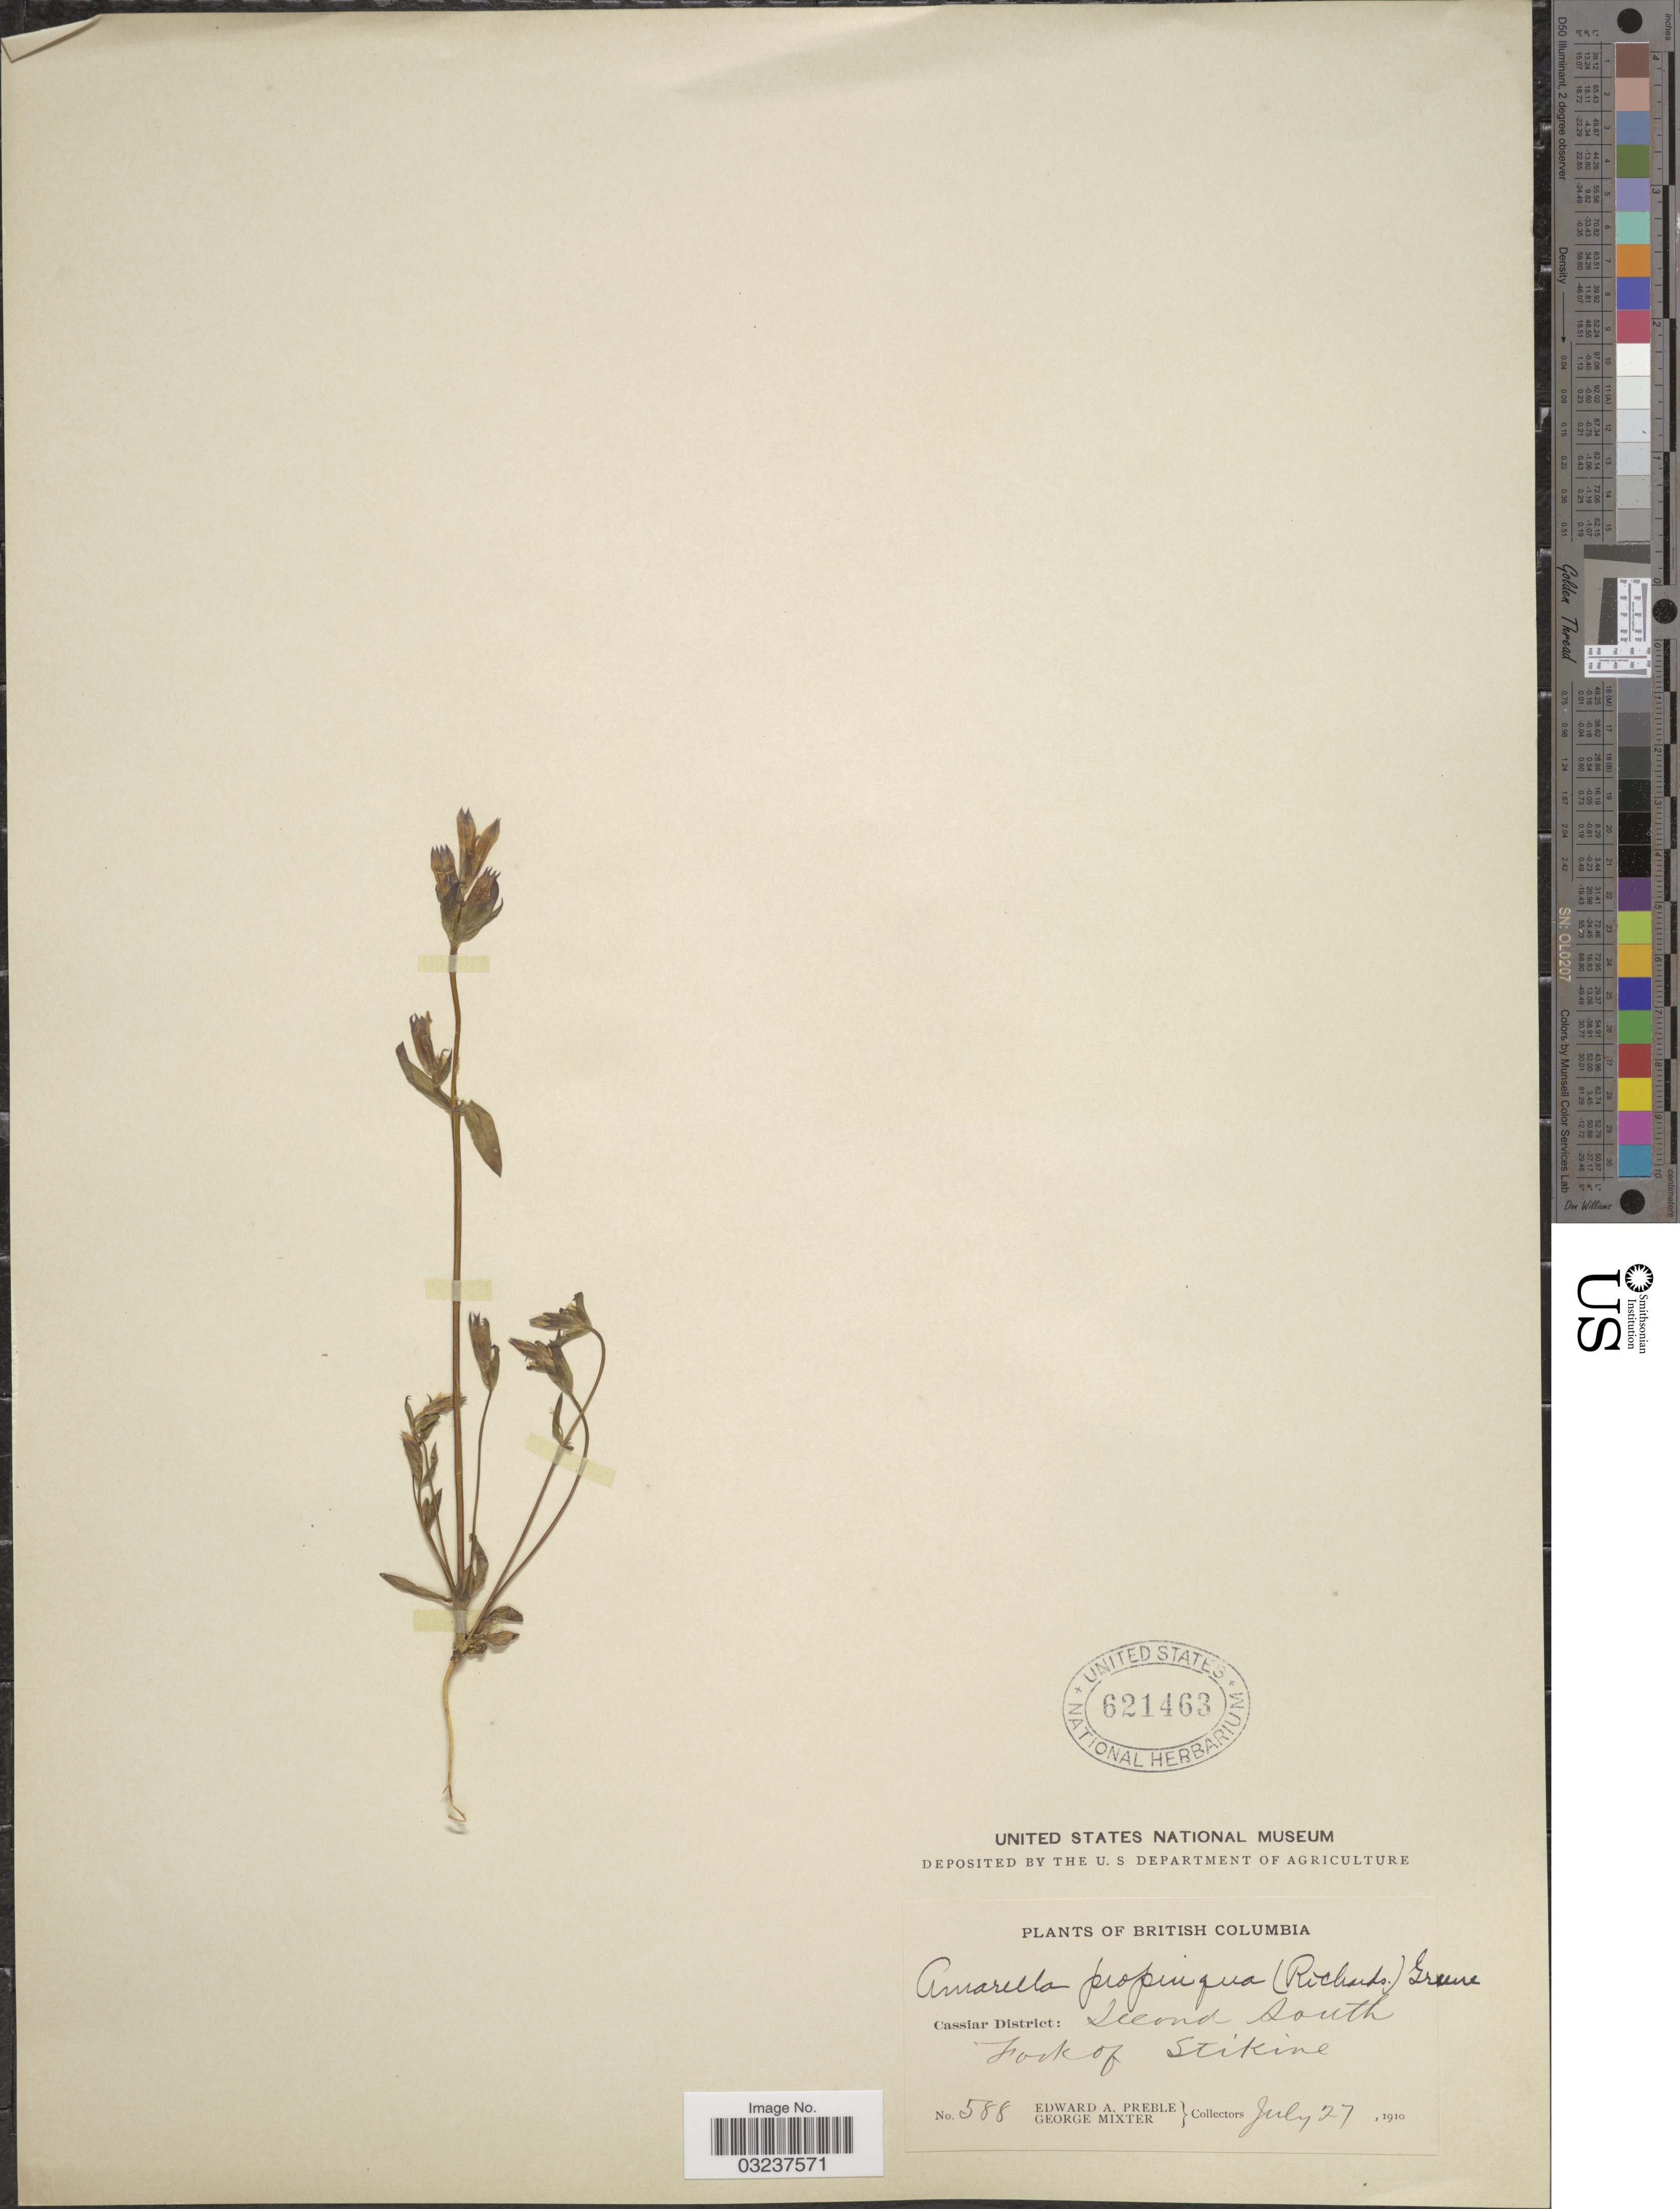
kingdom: Plantae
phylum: Tracheophyta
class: Magnoliopsida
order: Gentianales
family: Gentianaceae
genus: Gentianella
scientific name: Gentianella propinqua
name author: (Richardson) J.M. Gillett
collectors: E. Preble & G. Mixter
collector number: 588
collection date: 1910-07-27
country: Canada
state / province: British Columbia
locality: Cassiar District: Second South Fork of Stikine.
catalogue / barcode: US 621463